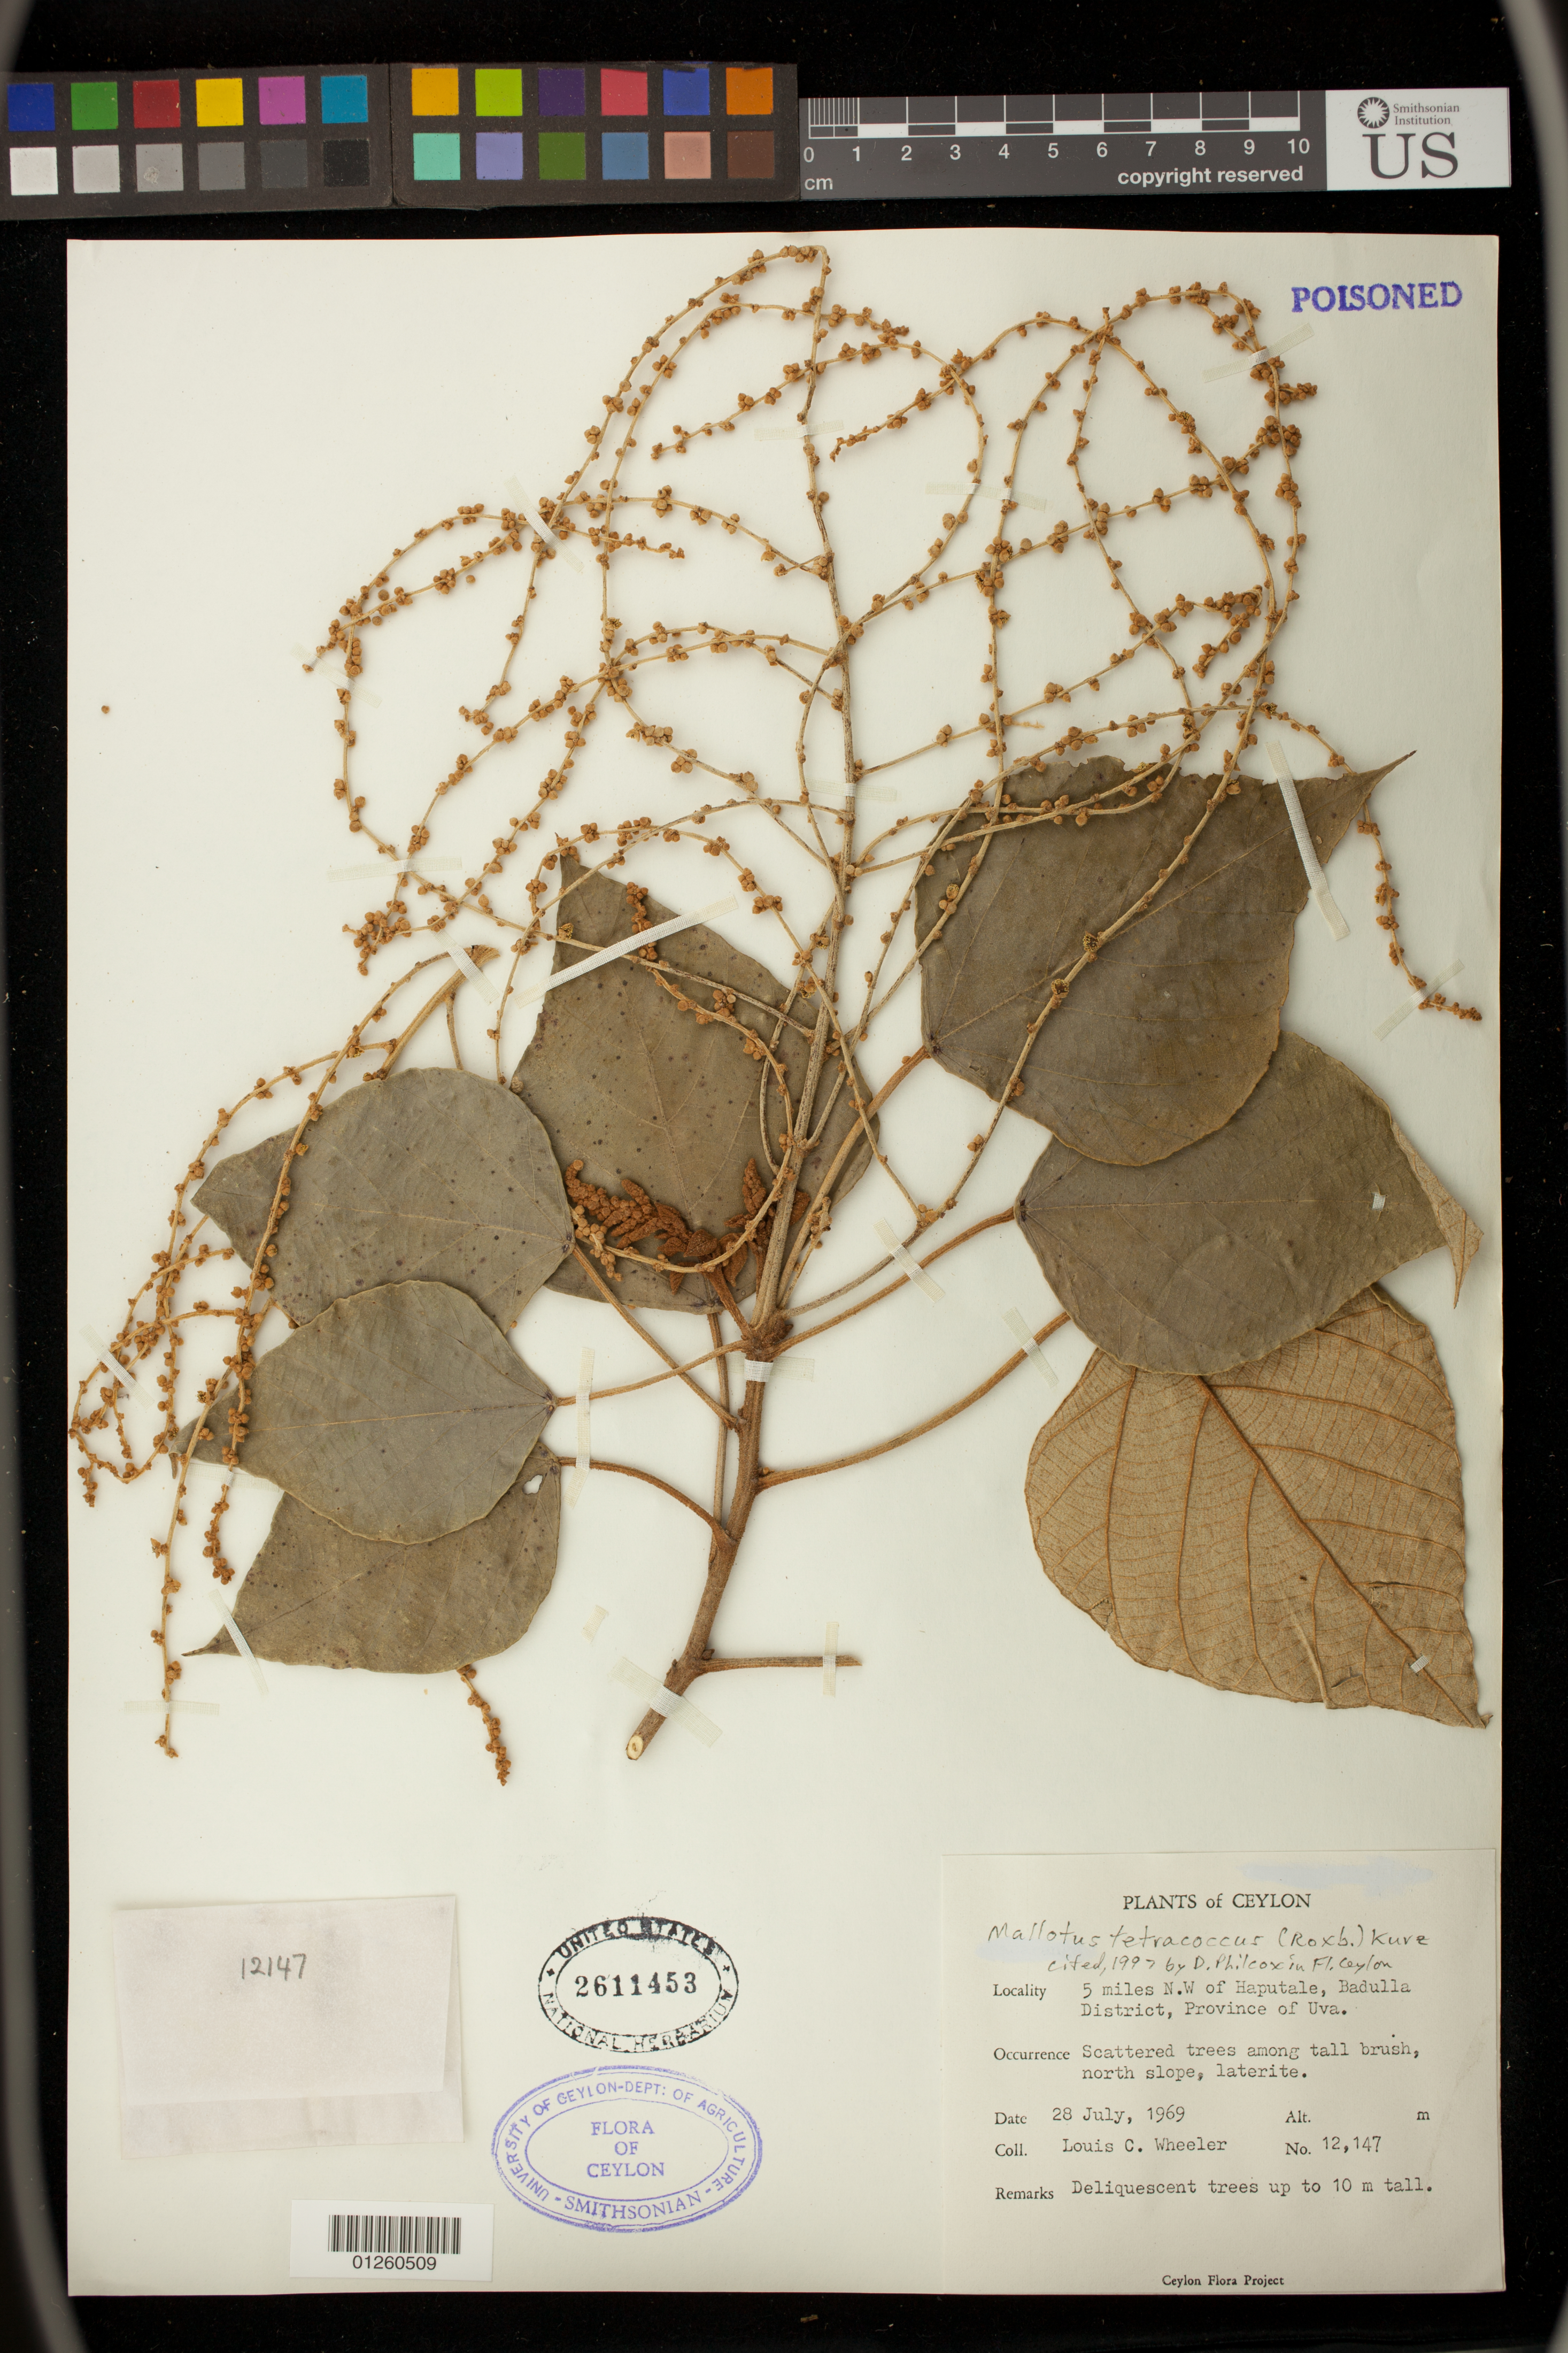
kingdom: Plantae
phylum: Tracheophyta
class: Magnoliopsida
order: Malpighiales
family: Euphorbiaceae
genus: Mallotus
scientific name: Mallotus tetracoccus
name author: (Roxb.) Kurz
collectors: L. C. Wheeler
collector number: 12147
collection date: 1969-07-28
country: Sri Lanka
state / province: Uva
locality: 5 miles N.W. of Haputale, Badulla District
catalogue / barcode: US 2611453